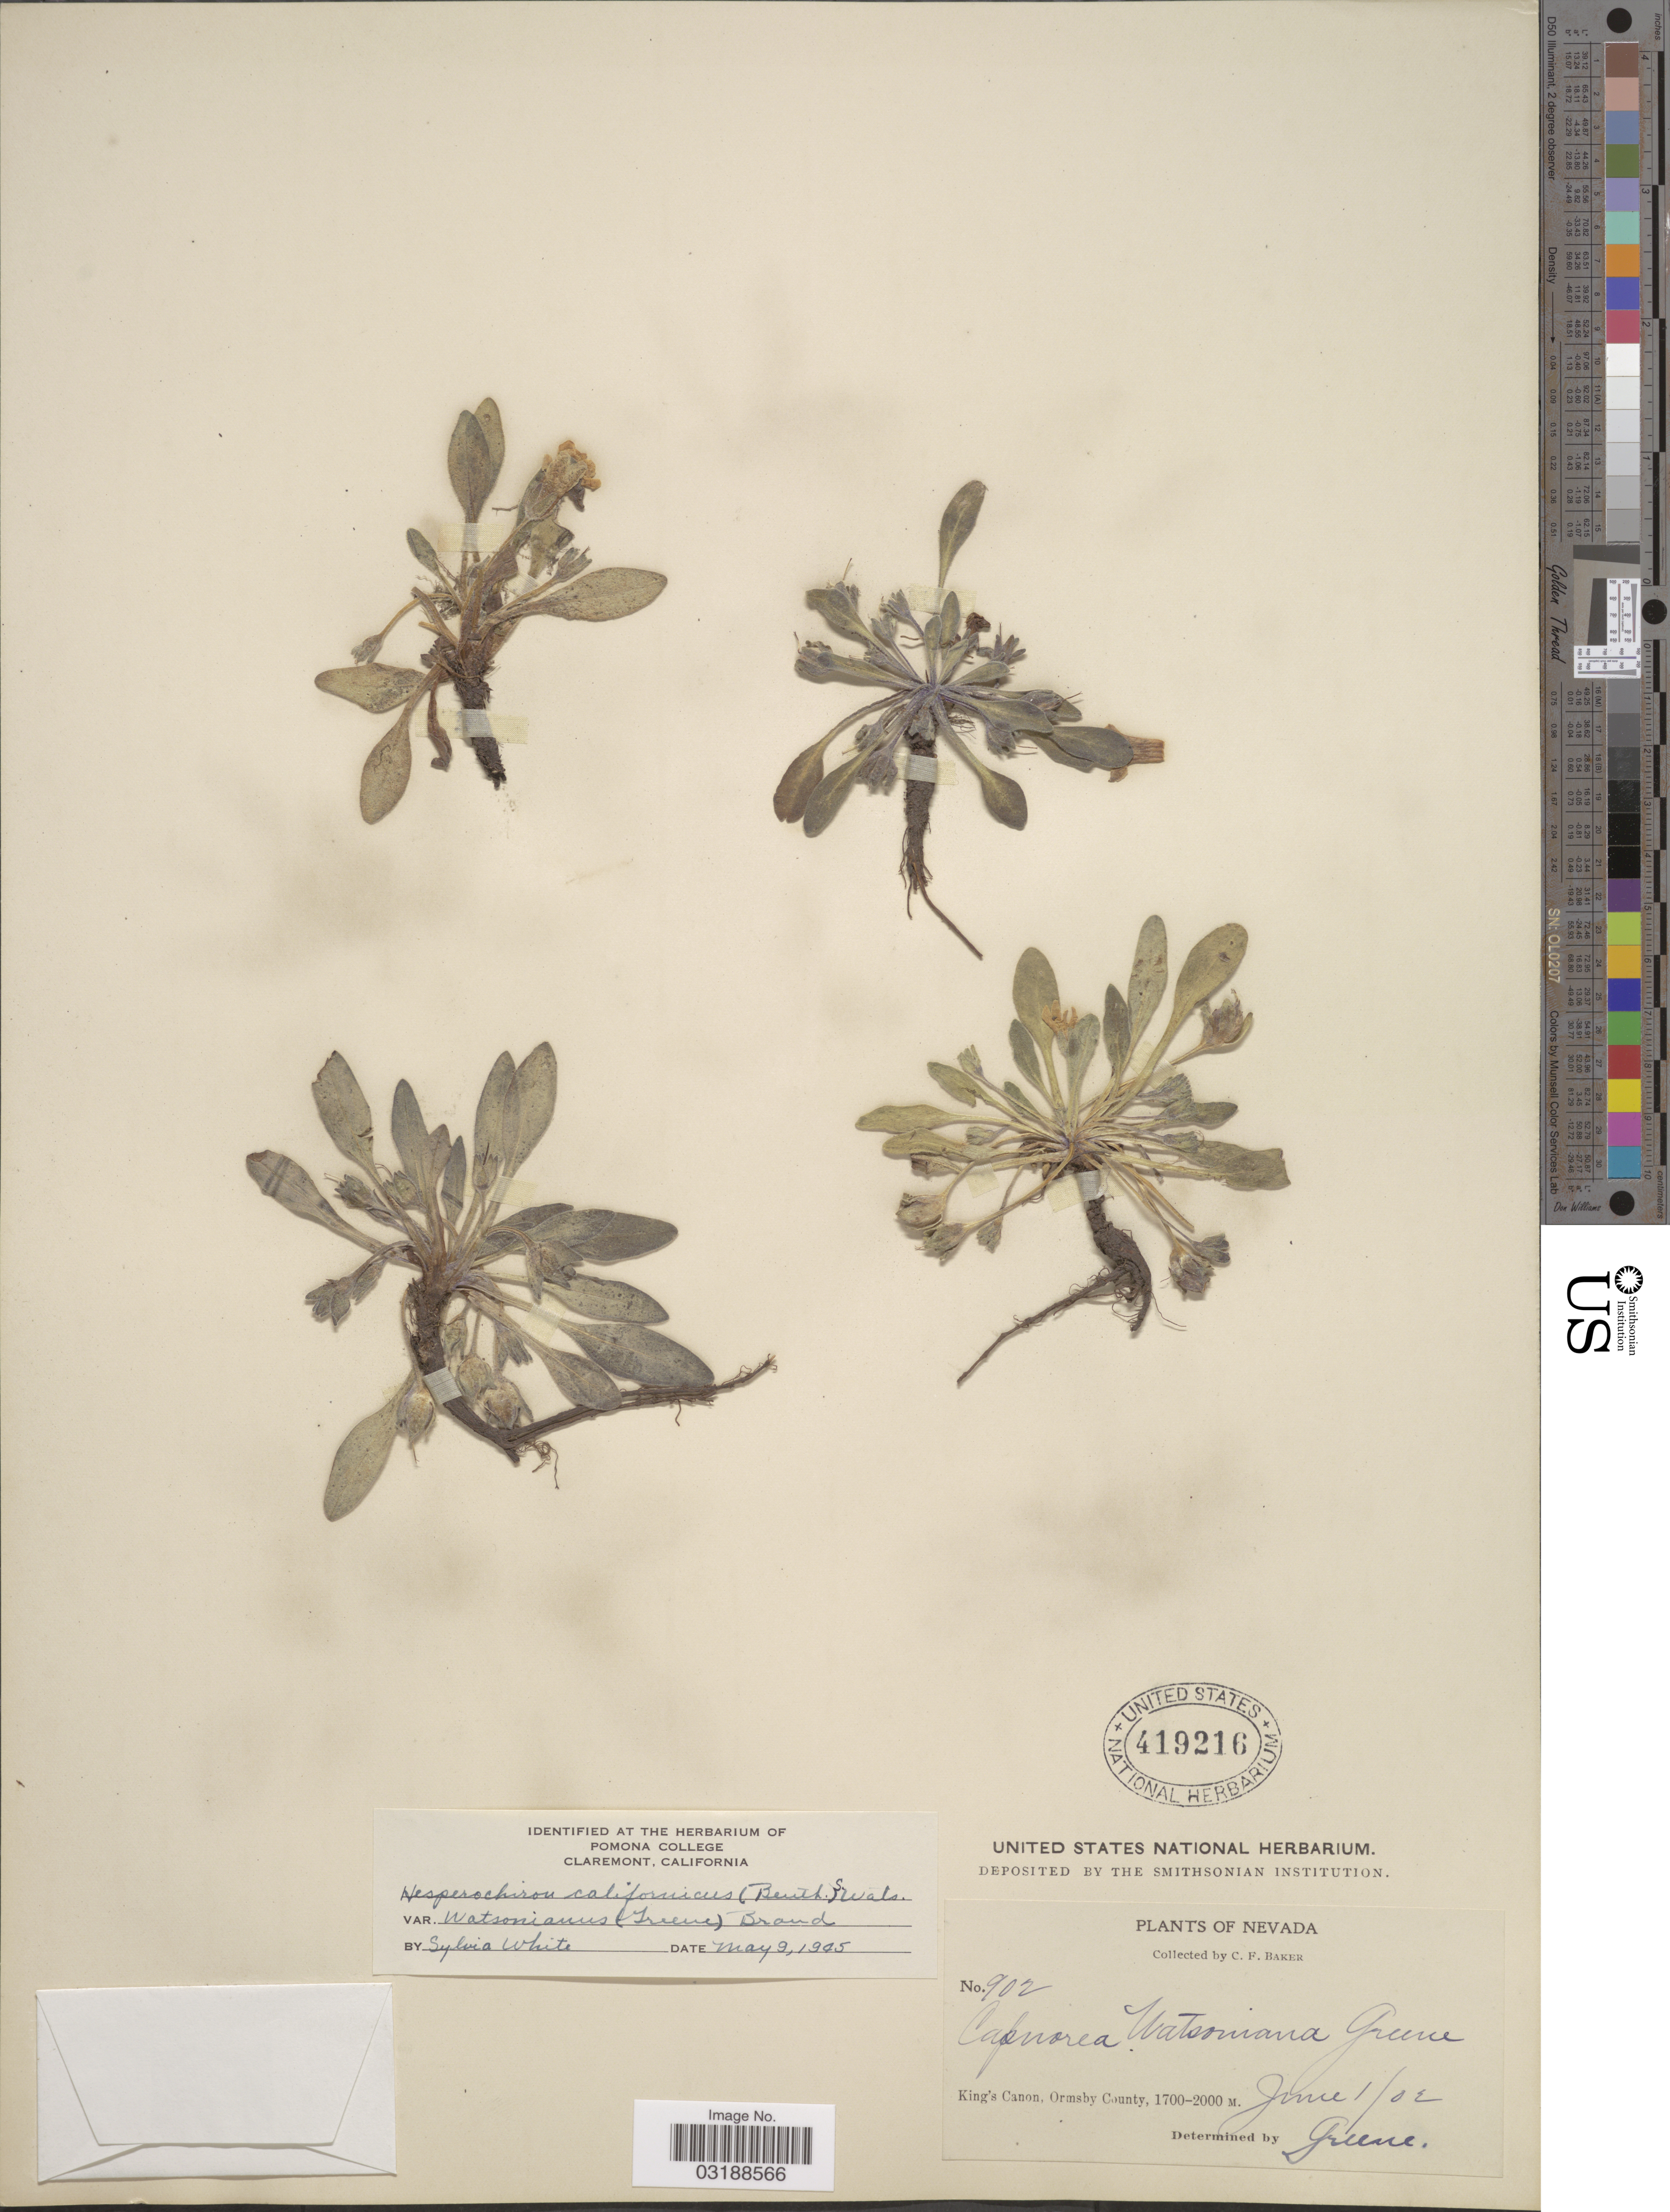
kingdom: Plantae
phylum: Tracheophyta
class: Magnoliopsida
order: Boraginales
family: Hydrophyllaceae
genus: Hesperochiron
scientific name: Hesperochiron californicus var. watsonianus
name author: (Greene) Brand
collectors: C. F. Baker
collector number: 902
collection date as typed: Transcribed d/m/y: 1/6/2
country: United States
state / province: Nevada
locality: King's Canon, Ormsby County.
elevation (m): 1700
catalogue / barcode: US 419216